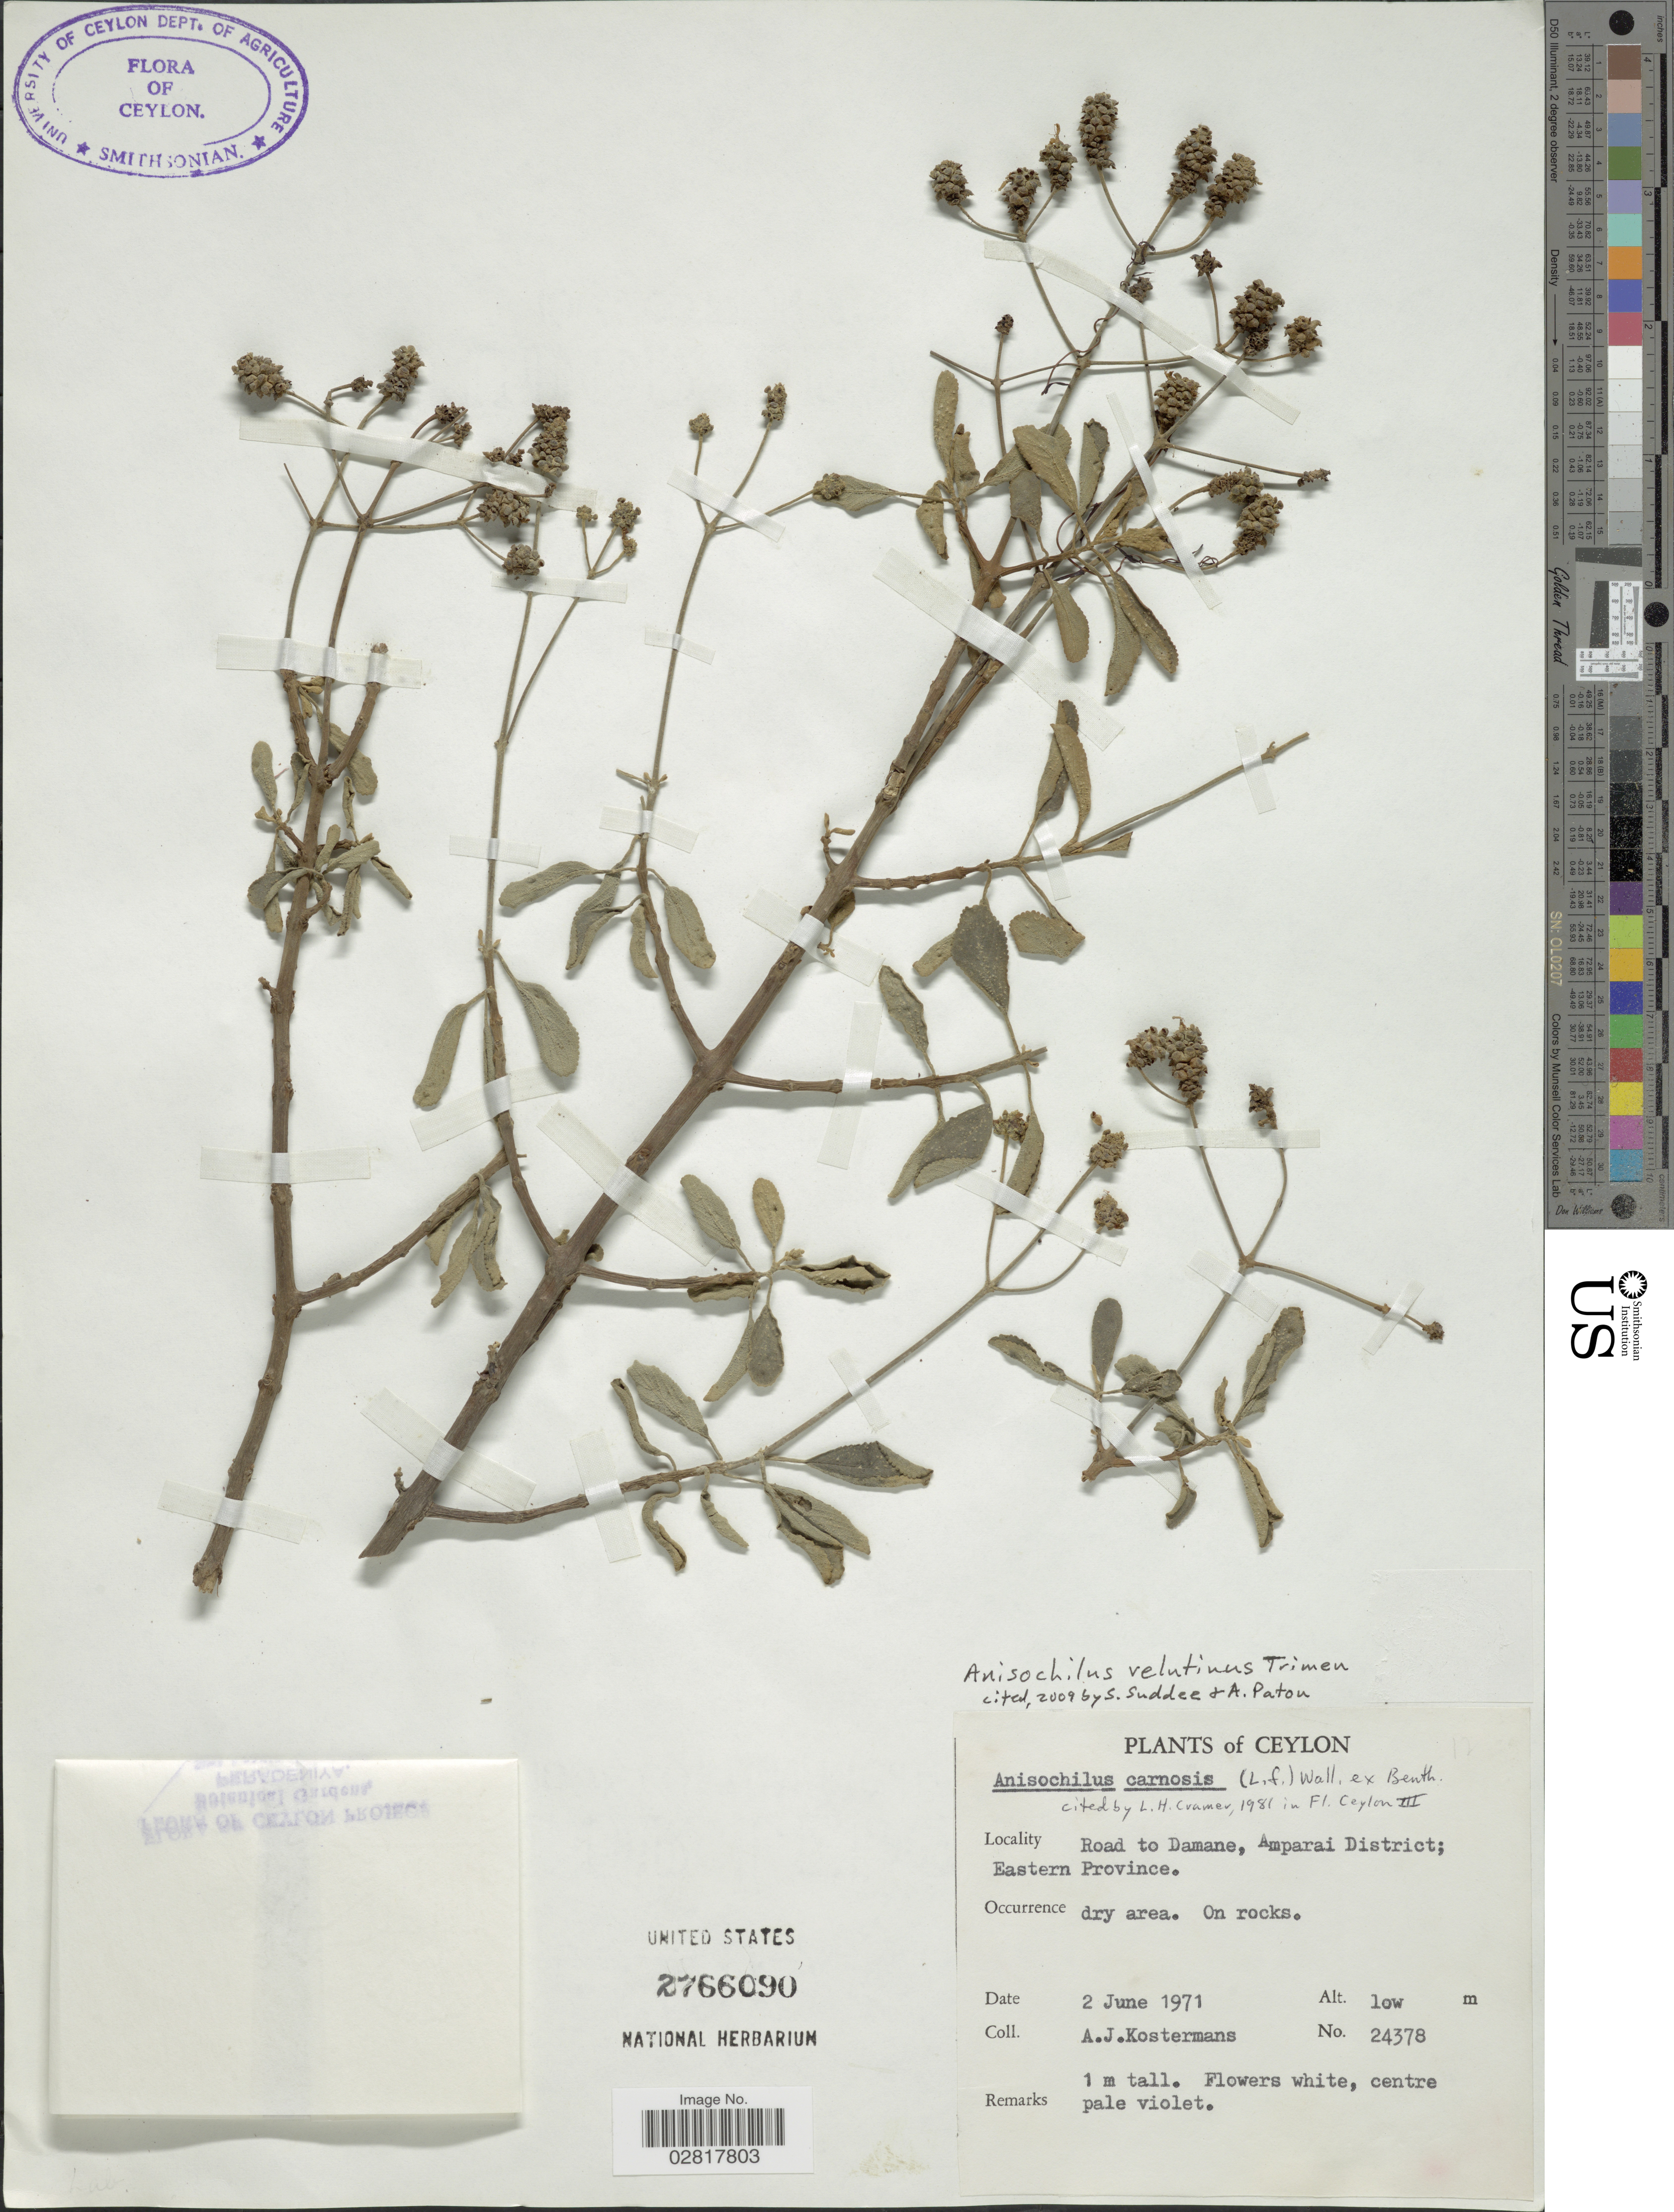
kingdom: Plantae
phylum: Tracheophyta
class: Magnoliopsida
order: Lamiales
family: Lamiaceae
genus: Anisochilus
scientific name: Anisochilus velutinus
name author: Trimen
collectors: A. J. G. Kostermans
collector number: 24378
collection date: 1971-06-02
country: Sri Lanka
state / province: Eastern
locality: Ceylon. Road to Damane, Amparai District.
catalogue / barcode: US 2766090